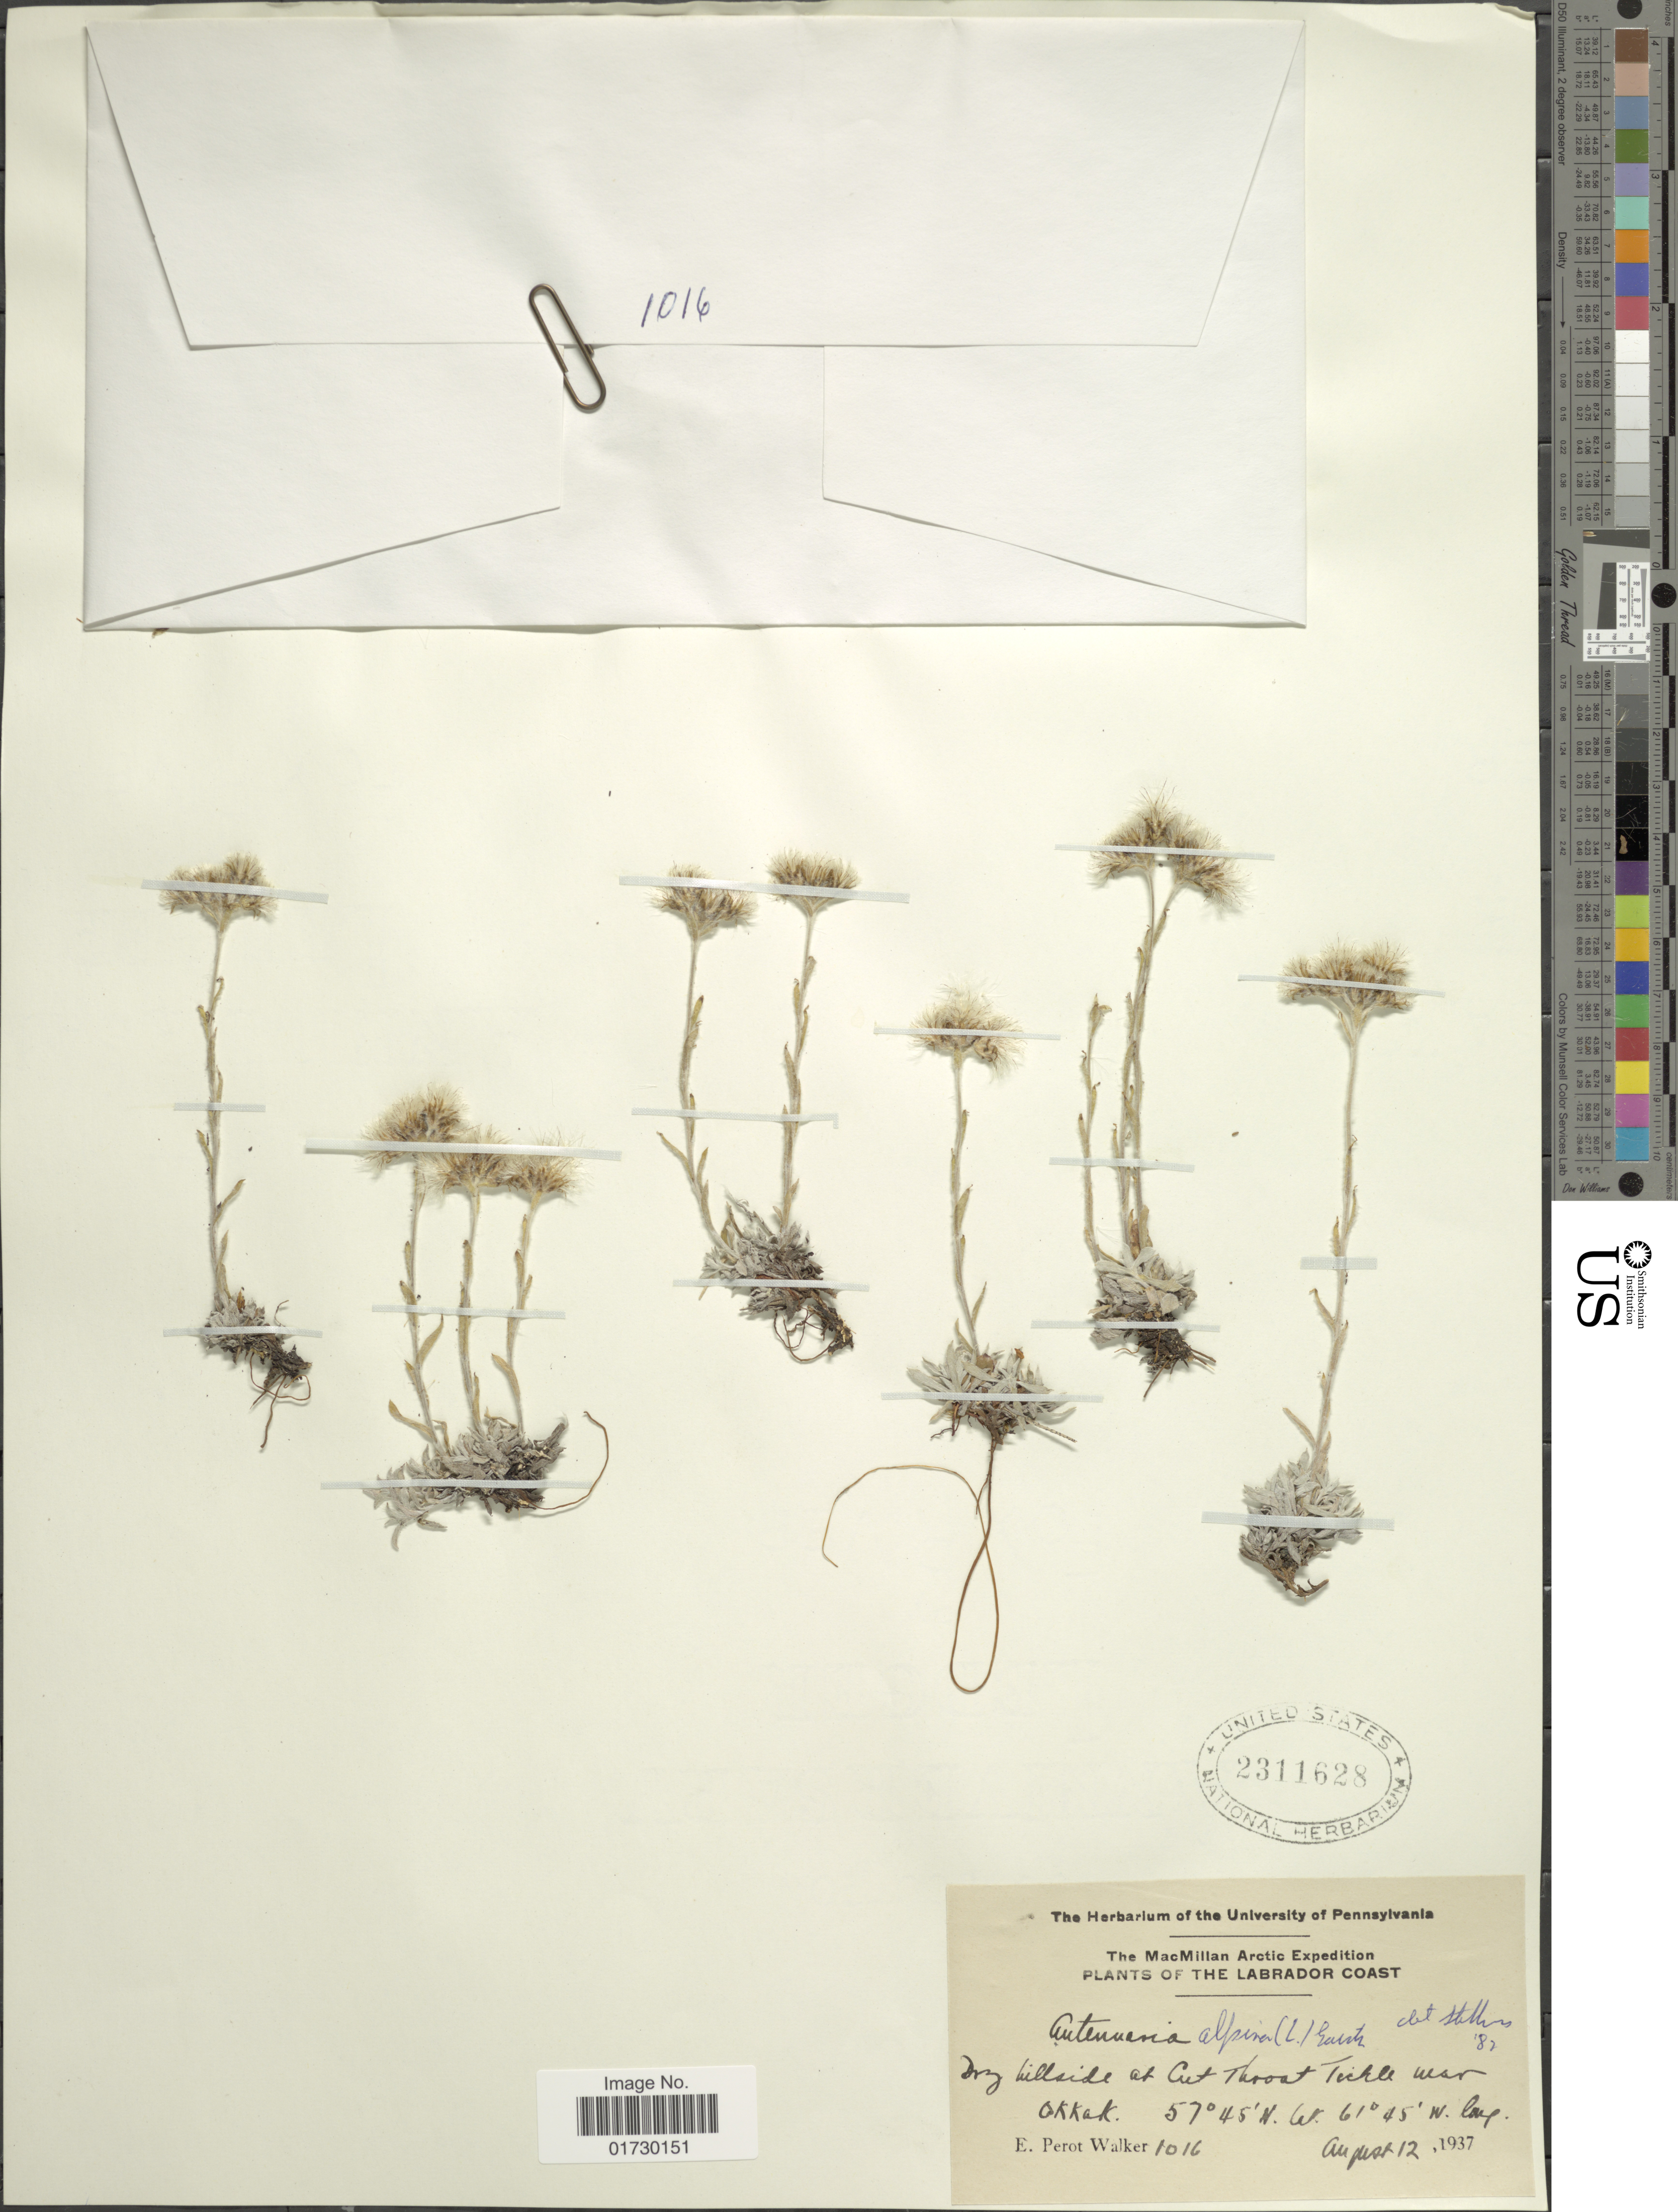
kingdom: Plantae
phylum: Tracheophyta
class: Magnoliopsida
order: Asterales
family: Asteraceae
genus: Antennaria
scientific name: Antennaria alpina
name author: (L.) Gaertn.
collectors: E. P. Walker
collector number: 1016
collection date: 1937-08-12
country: Canada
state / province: Newfoundland and Labrador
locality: Arctic, Southern Labrador Coast, Dry hillside at Cut Throat Tickel near Okkak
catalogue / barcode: US 2311628